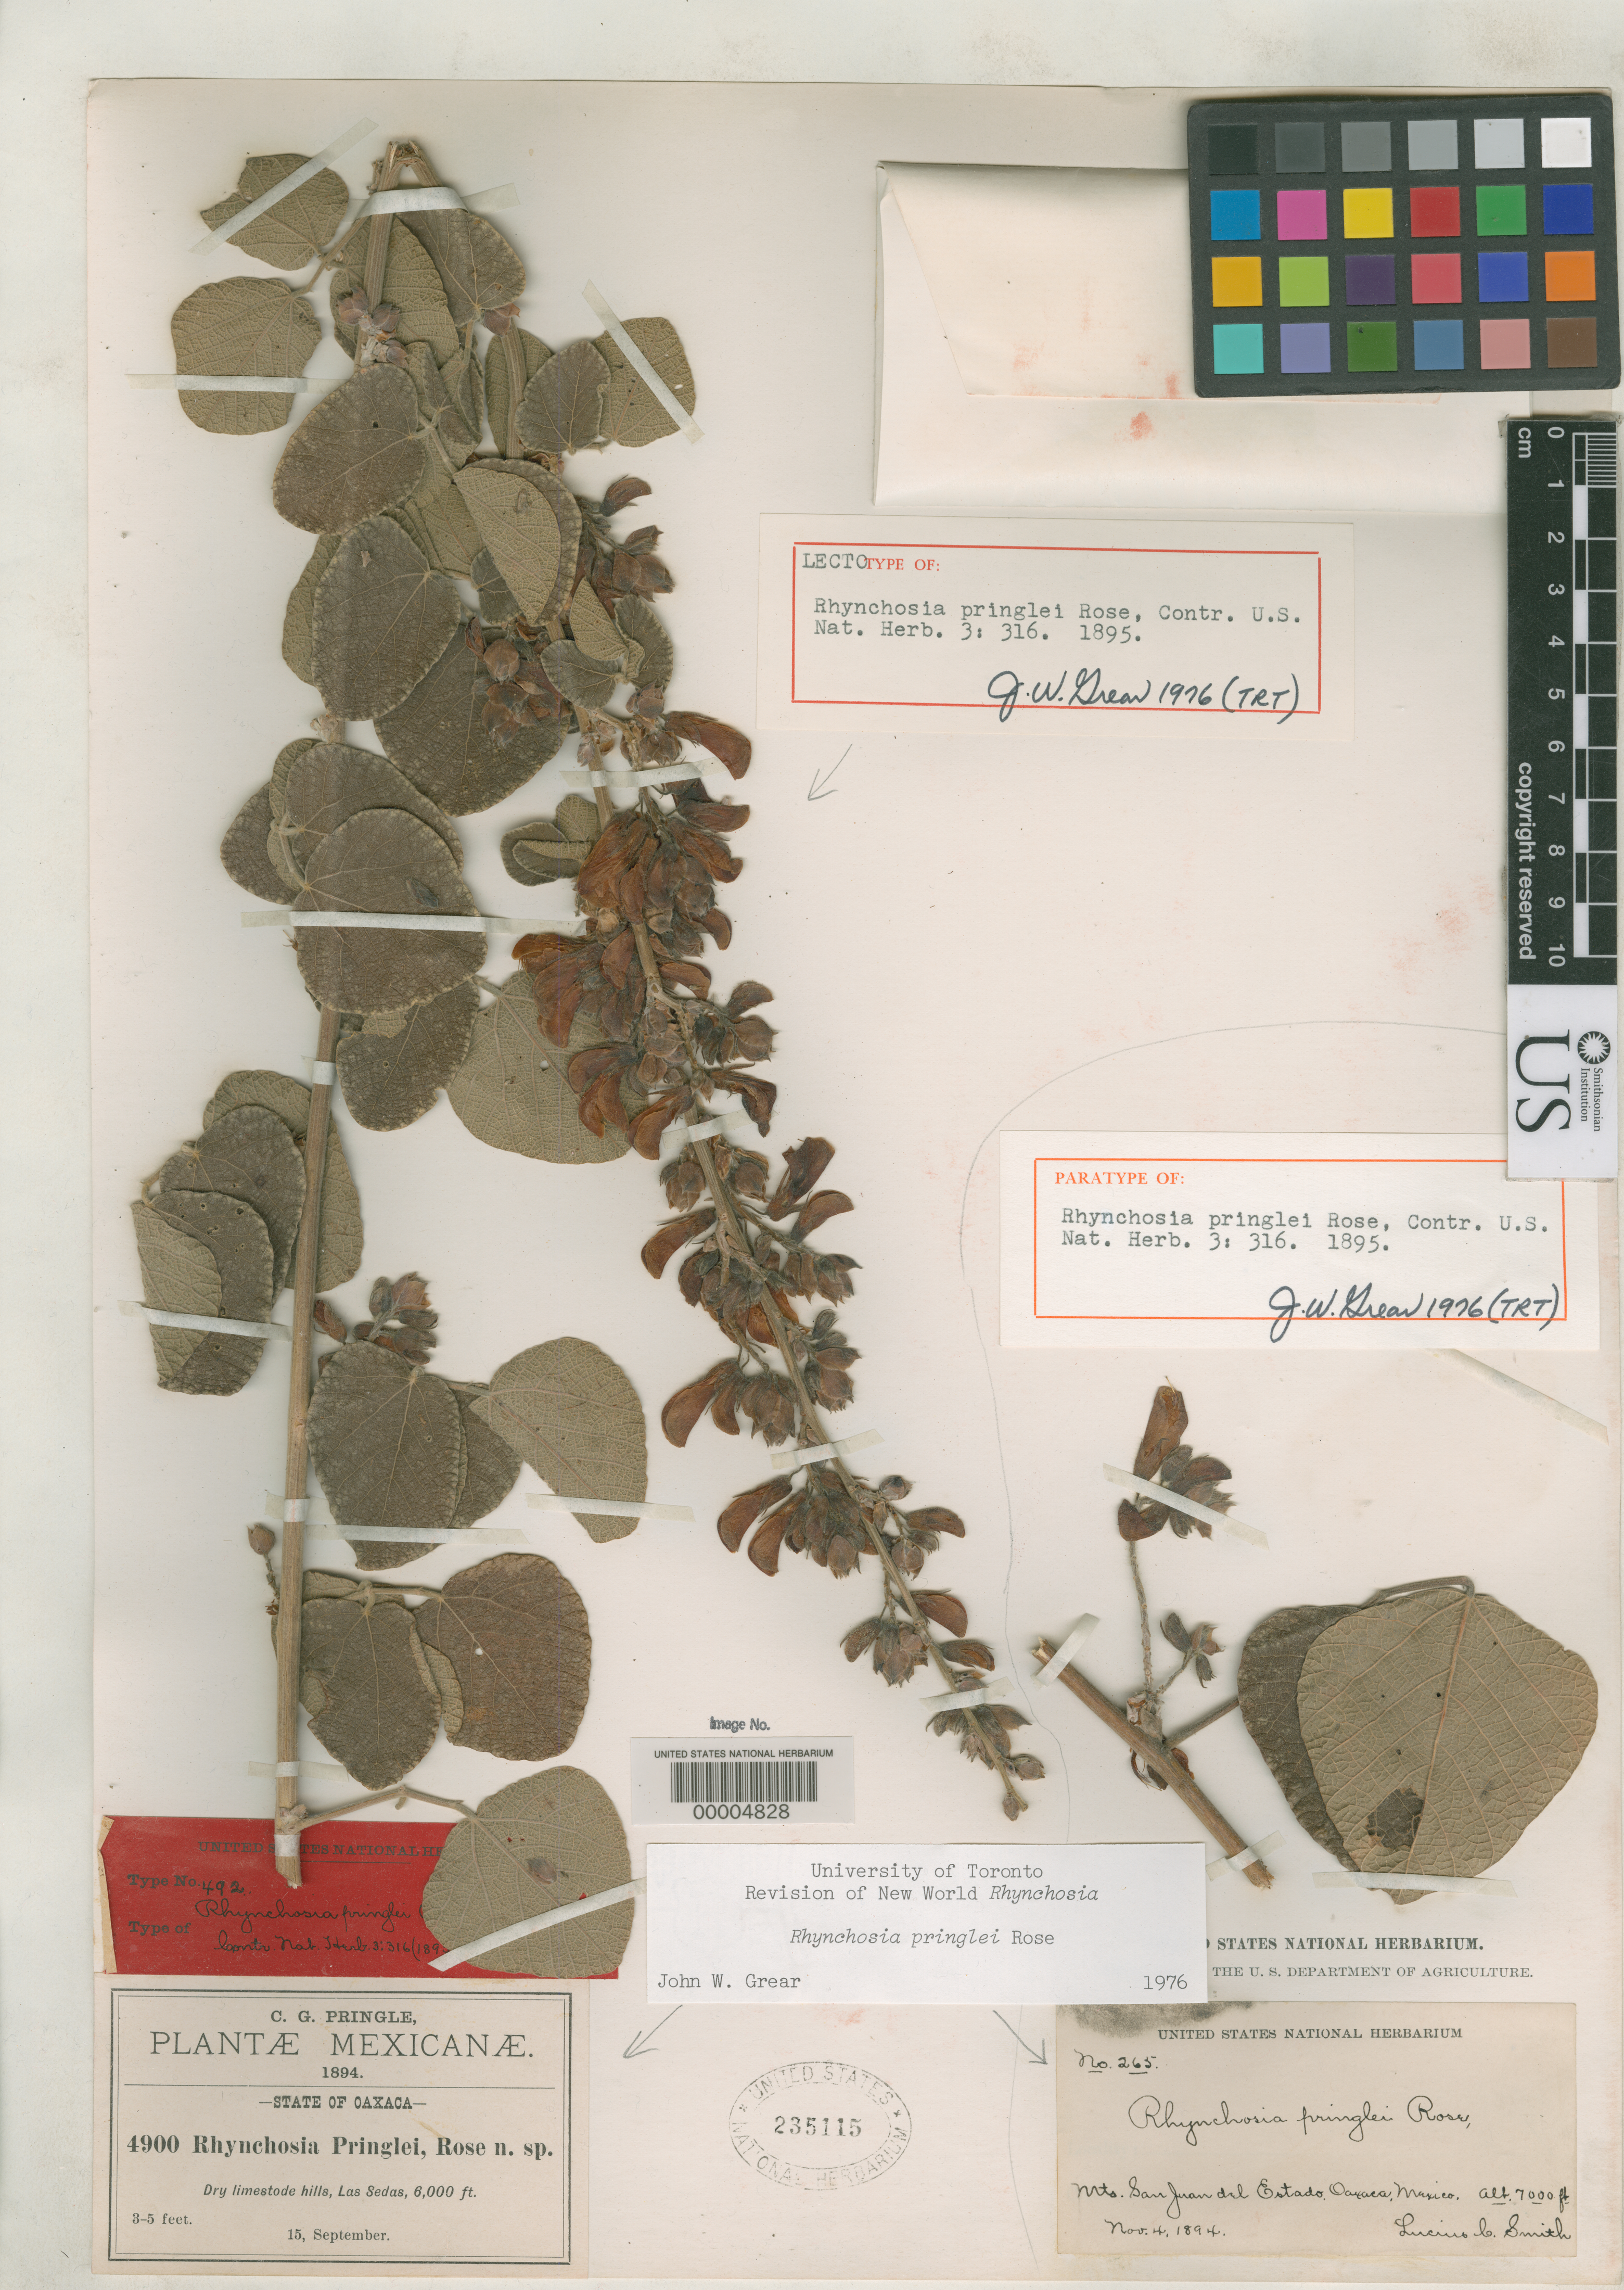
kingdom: Plantae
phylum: Tracheophyta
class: Magnoliopsida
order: Fabales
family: Fabaceae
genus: Rhynchosia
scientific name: Rhynchosia pringlei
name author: Rose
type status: Lectotype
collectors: C. G. Pringle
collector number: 4900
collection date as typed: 15 Sep 1894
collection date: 1894-09-15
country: Mexico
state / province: Oaxaca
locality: Las Sedas.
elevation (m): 1829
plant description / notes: Mounted on same sheet with syntype L.C. Smith 265 (Nov. 4, 1894).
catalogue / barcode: US 235115